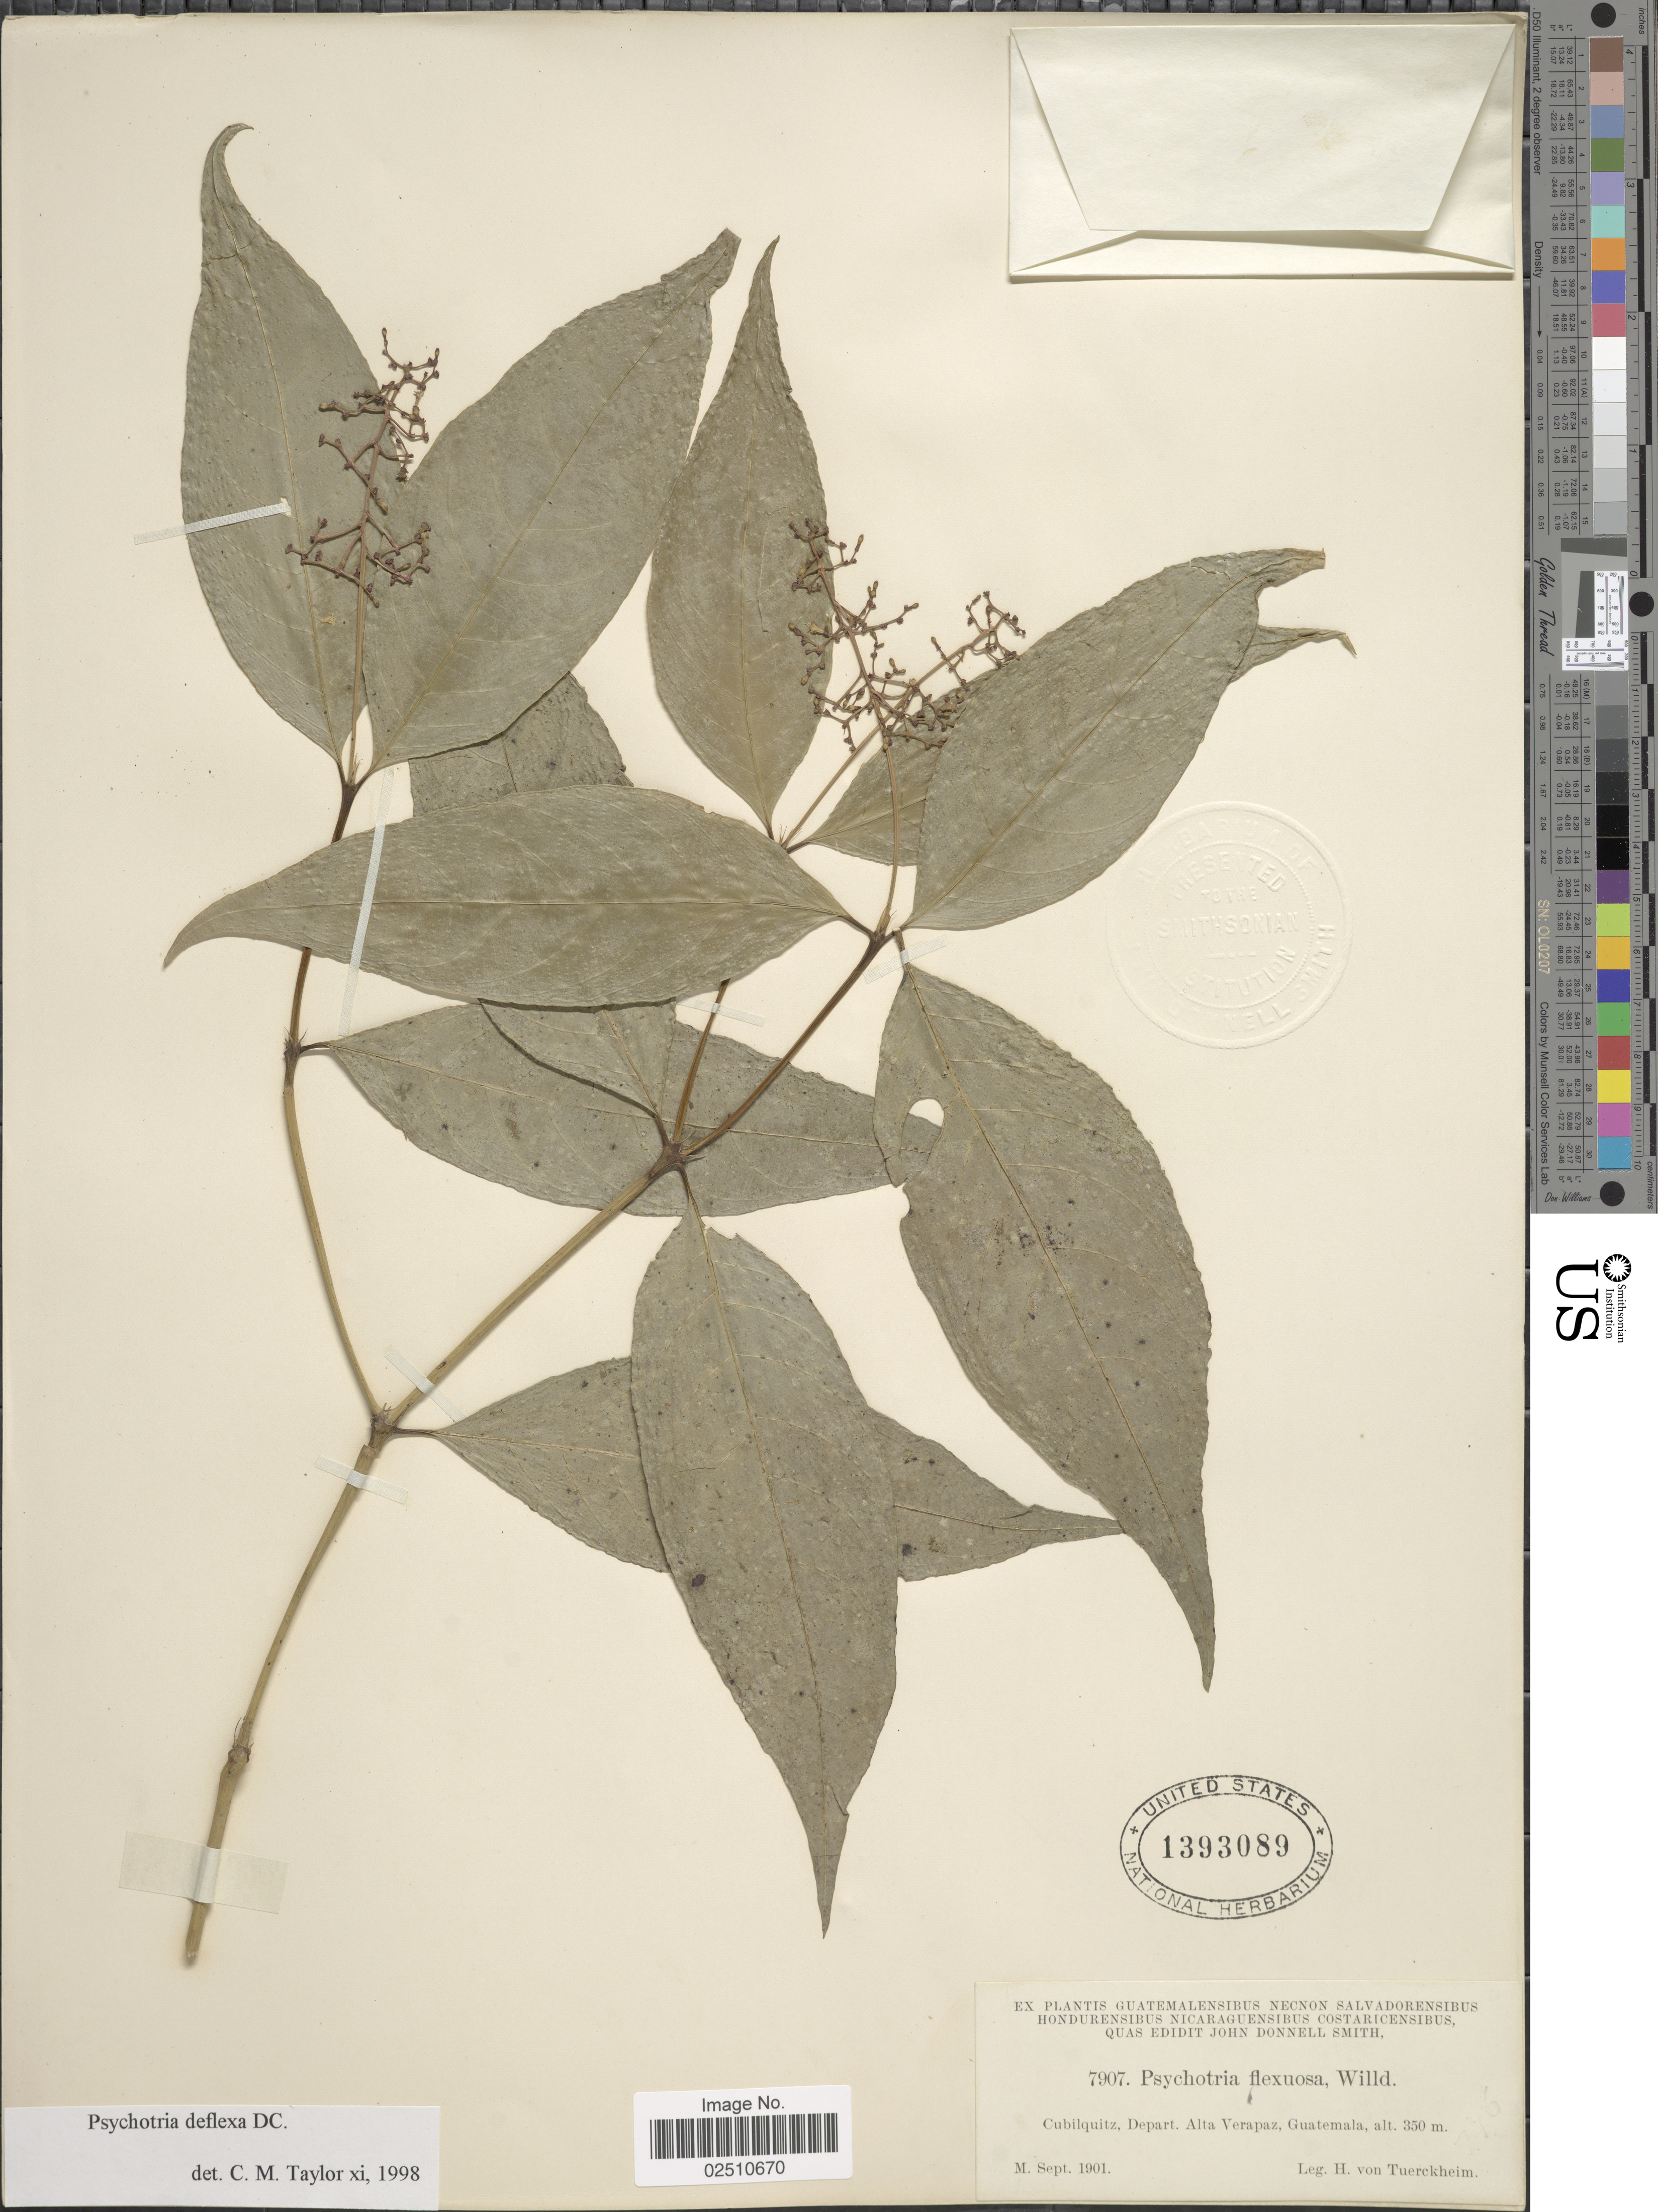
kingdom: Plantae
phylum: Tracheophyta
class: Magnoliopsida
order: Gentianales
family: Rubiaceae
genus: Psychotria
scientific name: Psychotria deflexa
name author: DC.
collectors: H. von Türckheim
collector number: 7907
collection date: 1901-09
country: Guatemala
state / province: Alta Verapaz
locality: Cubilquitz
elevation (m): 350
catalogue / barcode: US 1393089